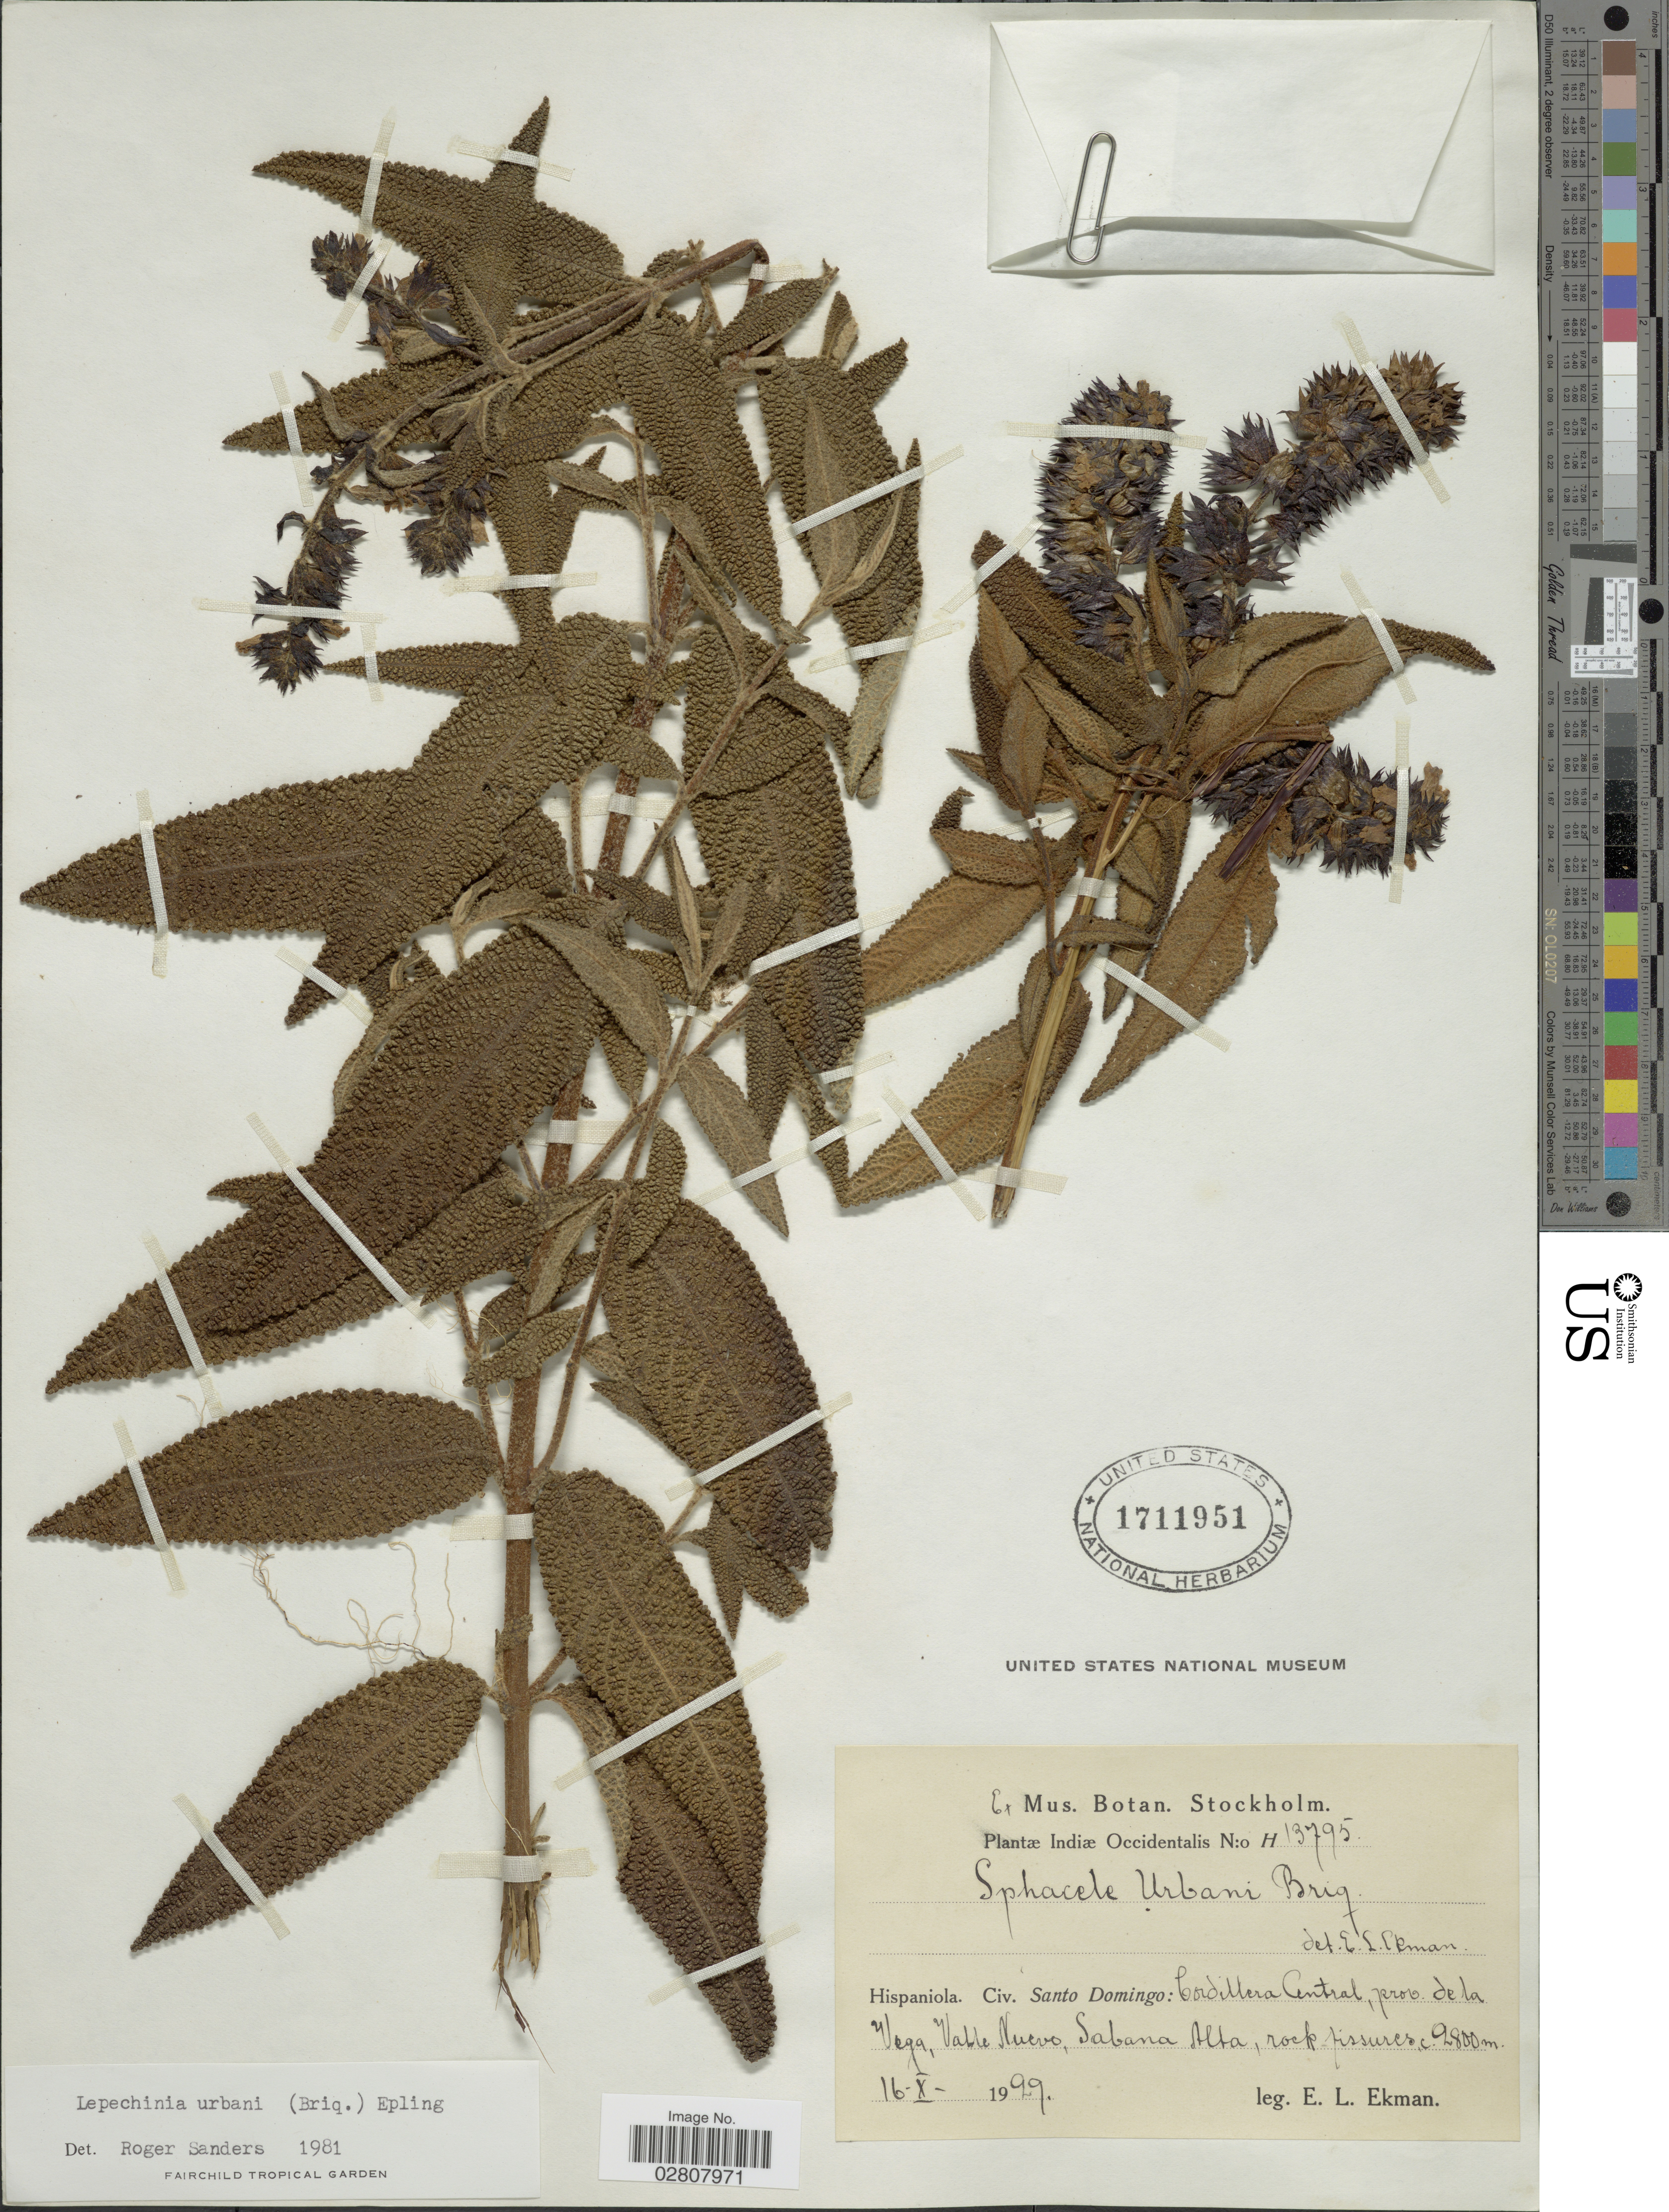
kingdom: Plantae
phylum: Tracheophyta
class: Magnoliopsida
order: Lamiales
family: Lamiaceae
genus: Lepechinia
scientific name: Lepechinia urbanii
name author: (Briq.) Epling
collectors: E. L. Ekman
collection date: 1929-10-16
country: Dominican Republic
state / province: La Vega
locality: Hispaniola. Civ. Santo Domingo: Cordillera Central, Sabana Alta.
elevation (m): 2800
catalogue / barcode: US 1711951